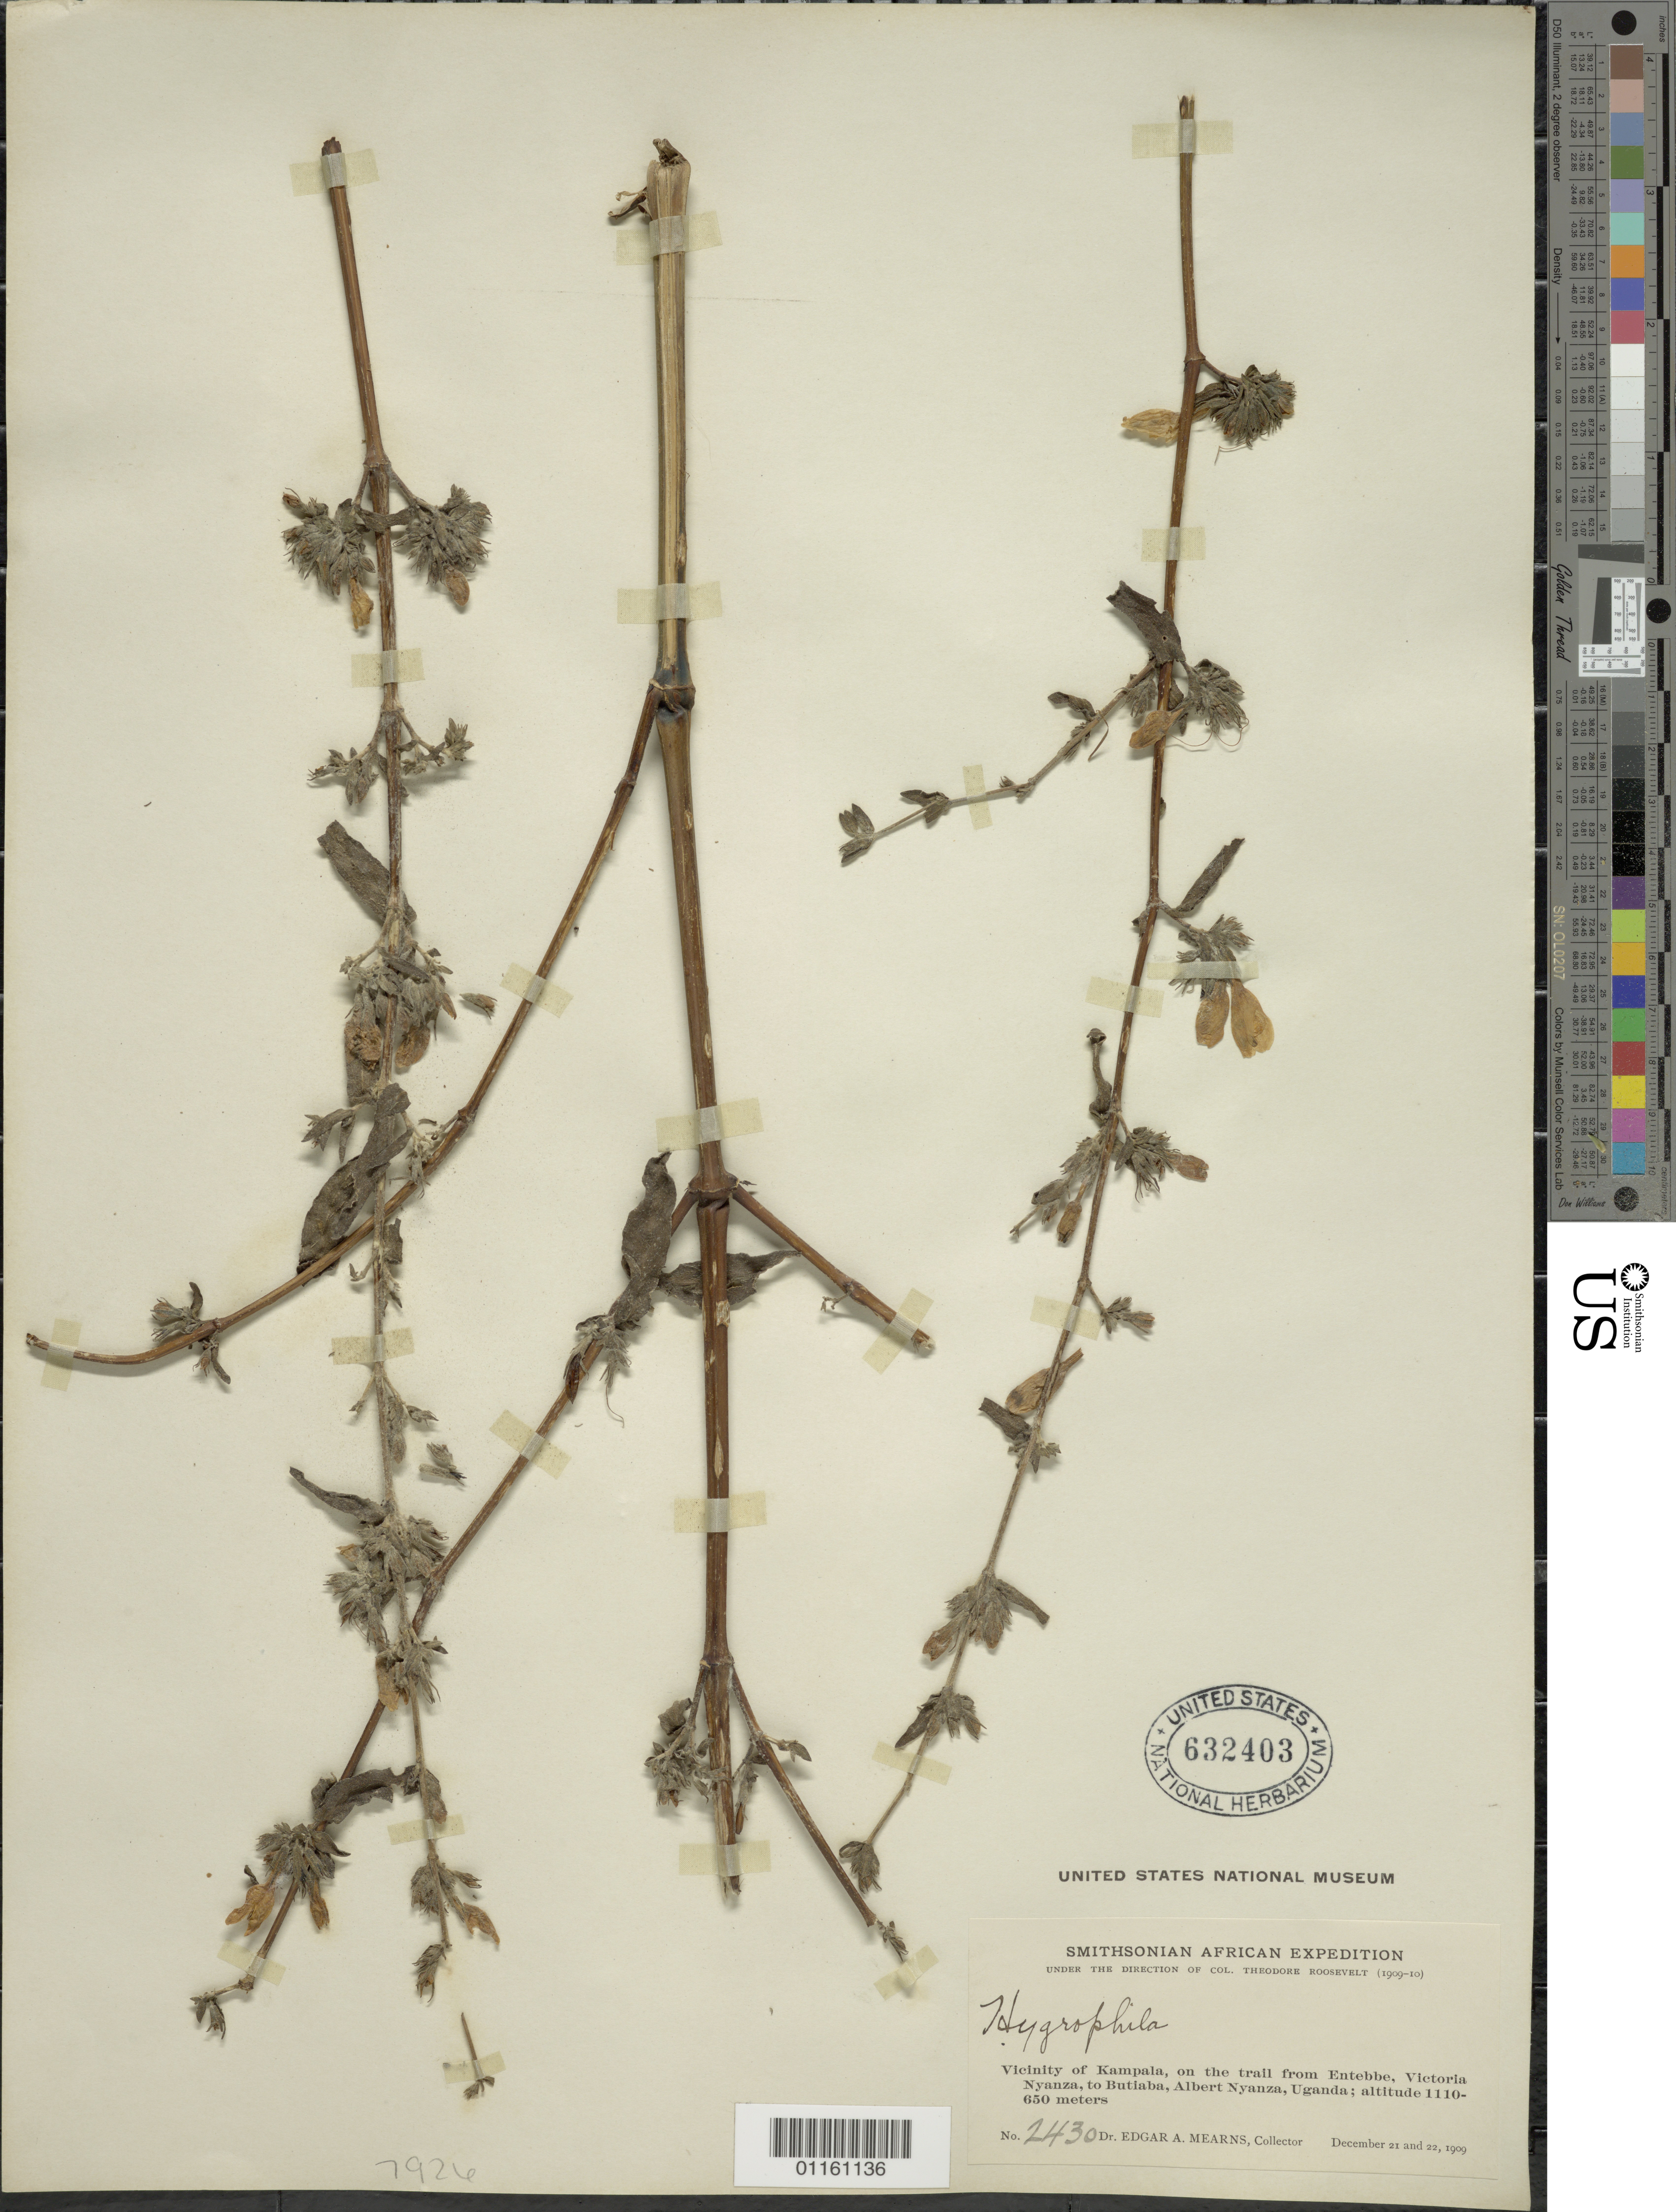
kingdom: Plantae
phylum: Tracheophyta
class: Magnoliopsida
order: Lamiales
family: Acanthaceae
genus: Hygrophila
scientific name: Hygrophila sp.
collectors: E. A. Mearns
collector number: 2430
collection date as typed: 21 Dec 1909 to 22 Dec 1909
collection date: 1909-12-21/1909-12-22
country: Uganda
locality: Vicinity of Kampala, on the trail from Entebbe, Victoria Nyanza, to Butiaba, Albert Nyanza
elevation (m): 1110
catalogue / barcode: US 632403